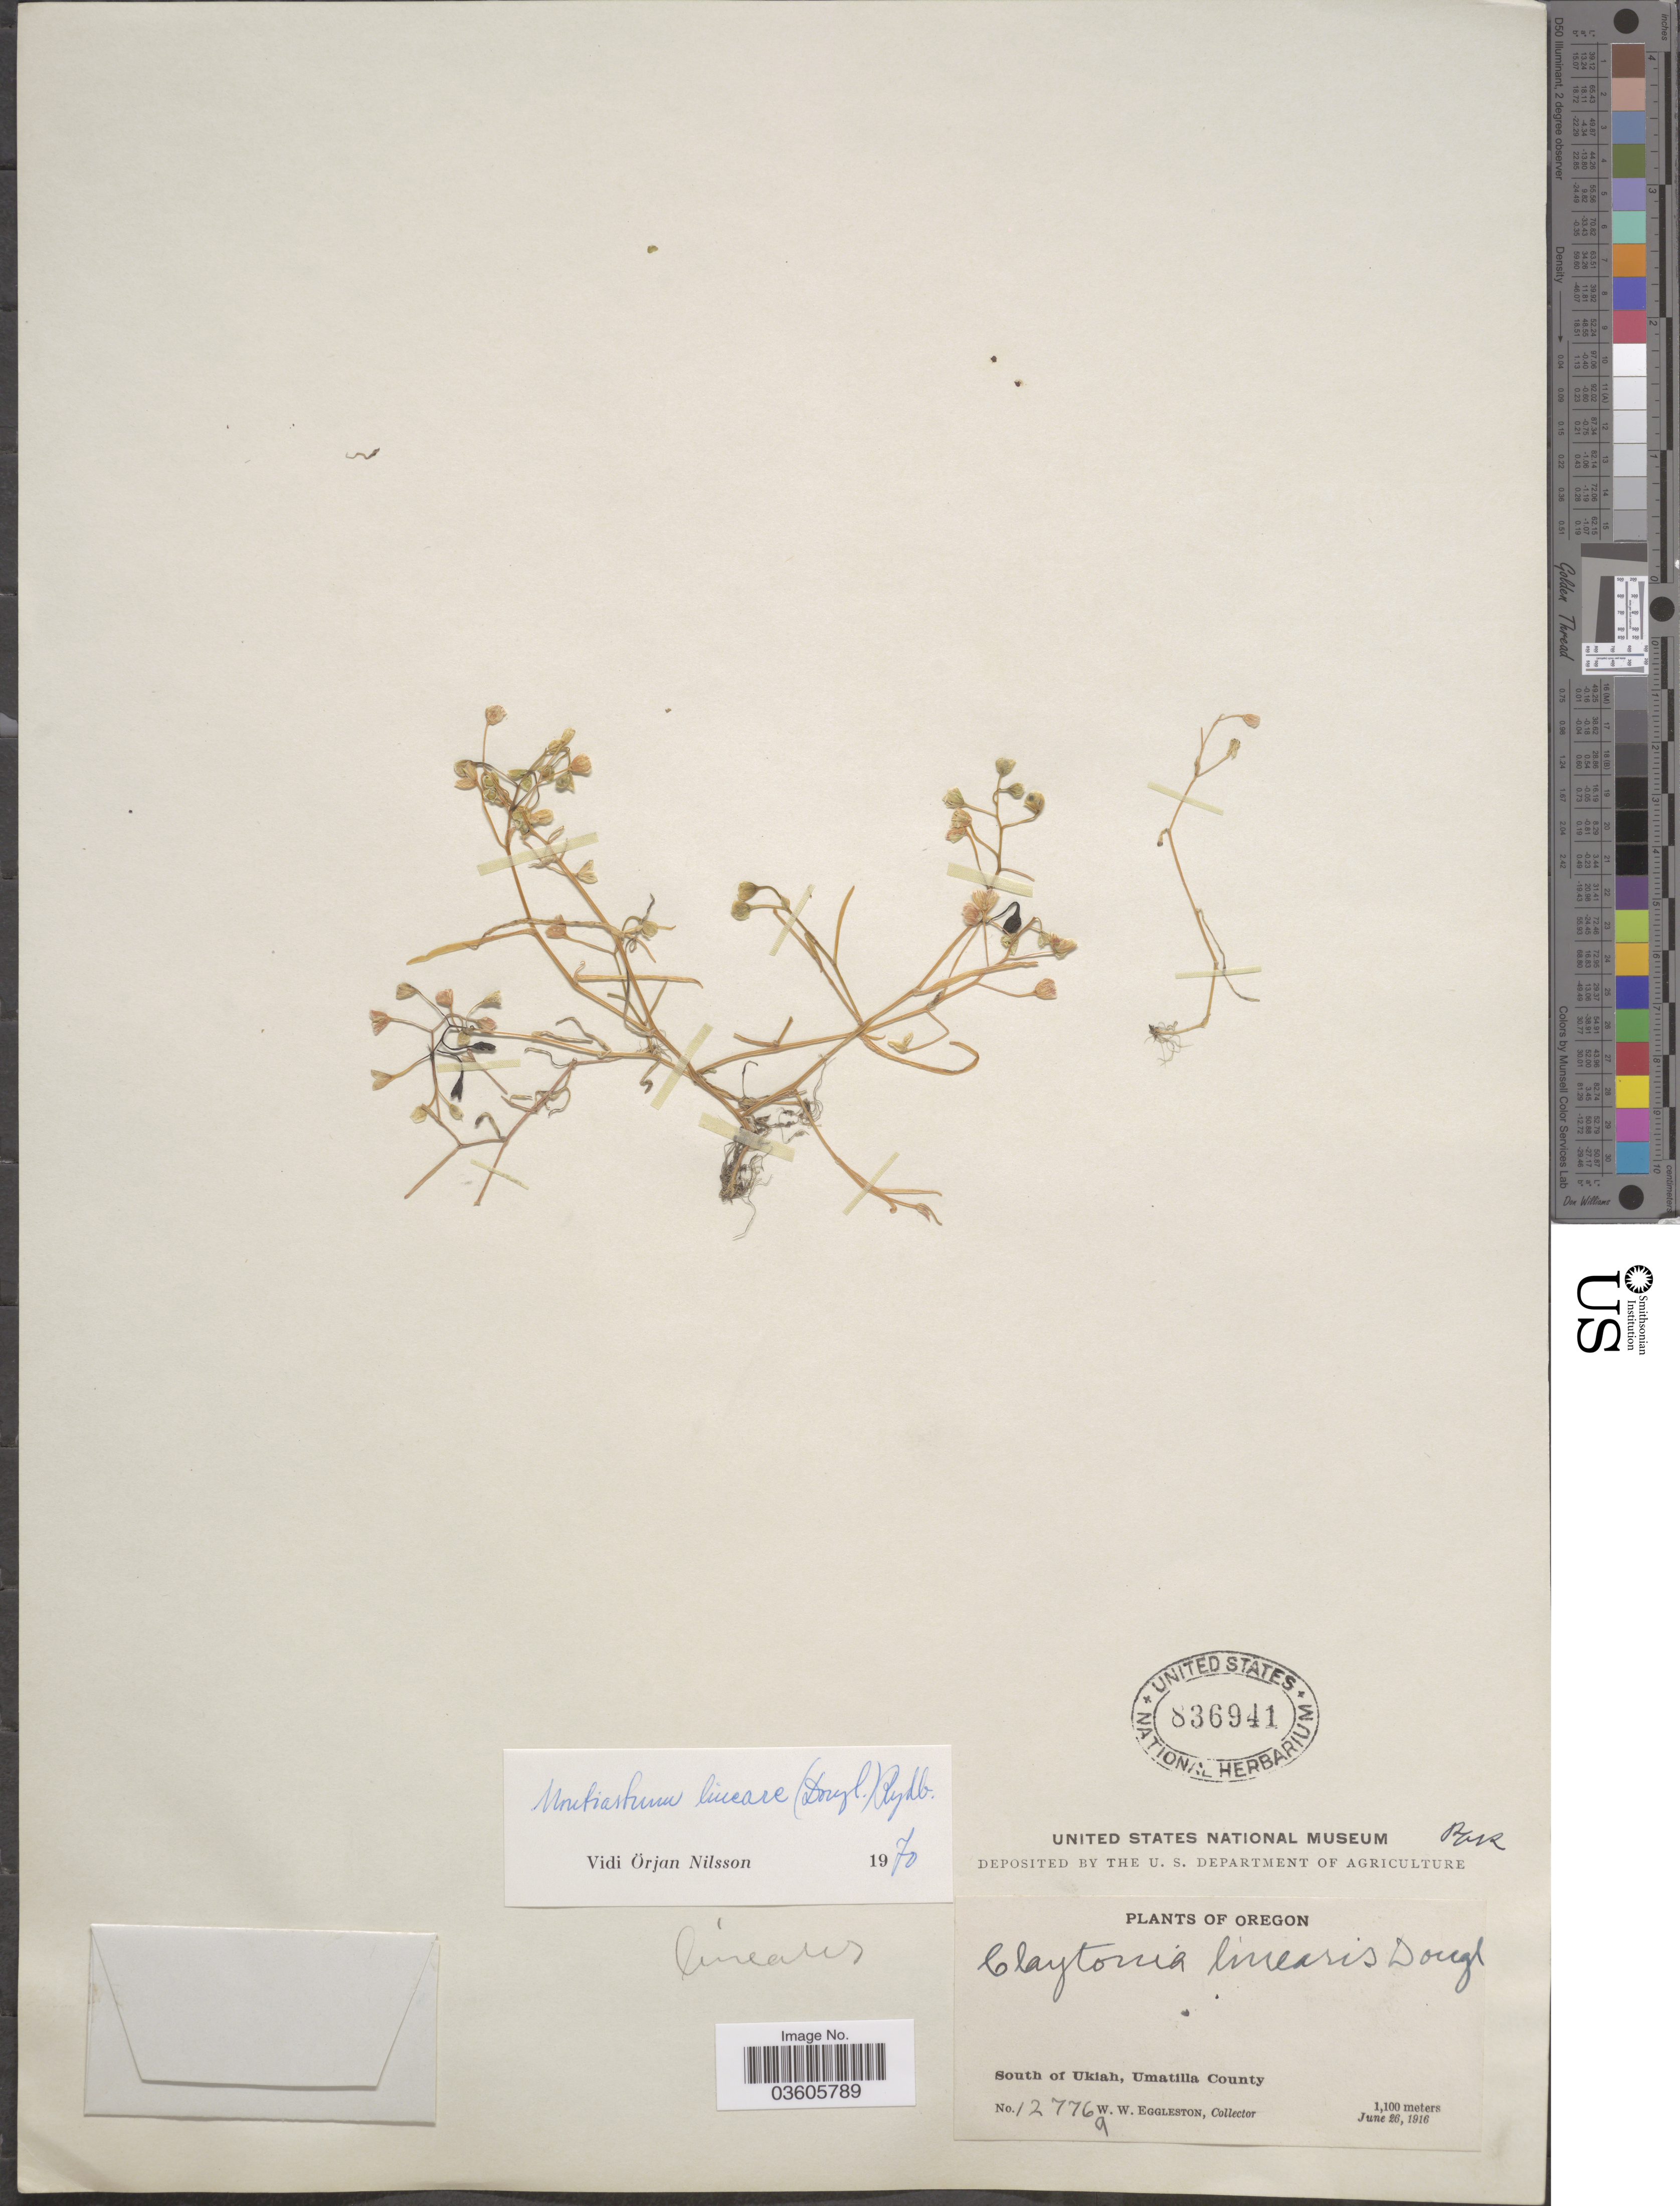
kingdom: Plantae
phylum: Tracheophyta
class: Magnoliopsida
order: Caryophyllales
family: Montiaceae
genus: Montia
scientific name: Montia linearis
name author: (Douglas) Greene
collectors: W. W. Eggleston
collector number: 12776a*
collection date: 1916-06-26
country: United States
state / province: Oregon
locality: South of Ukiah, Umatilla County.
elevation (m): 1100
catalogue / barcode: US 836941